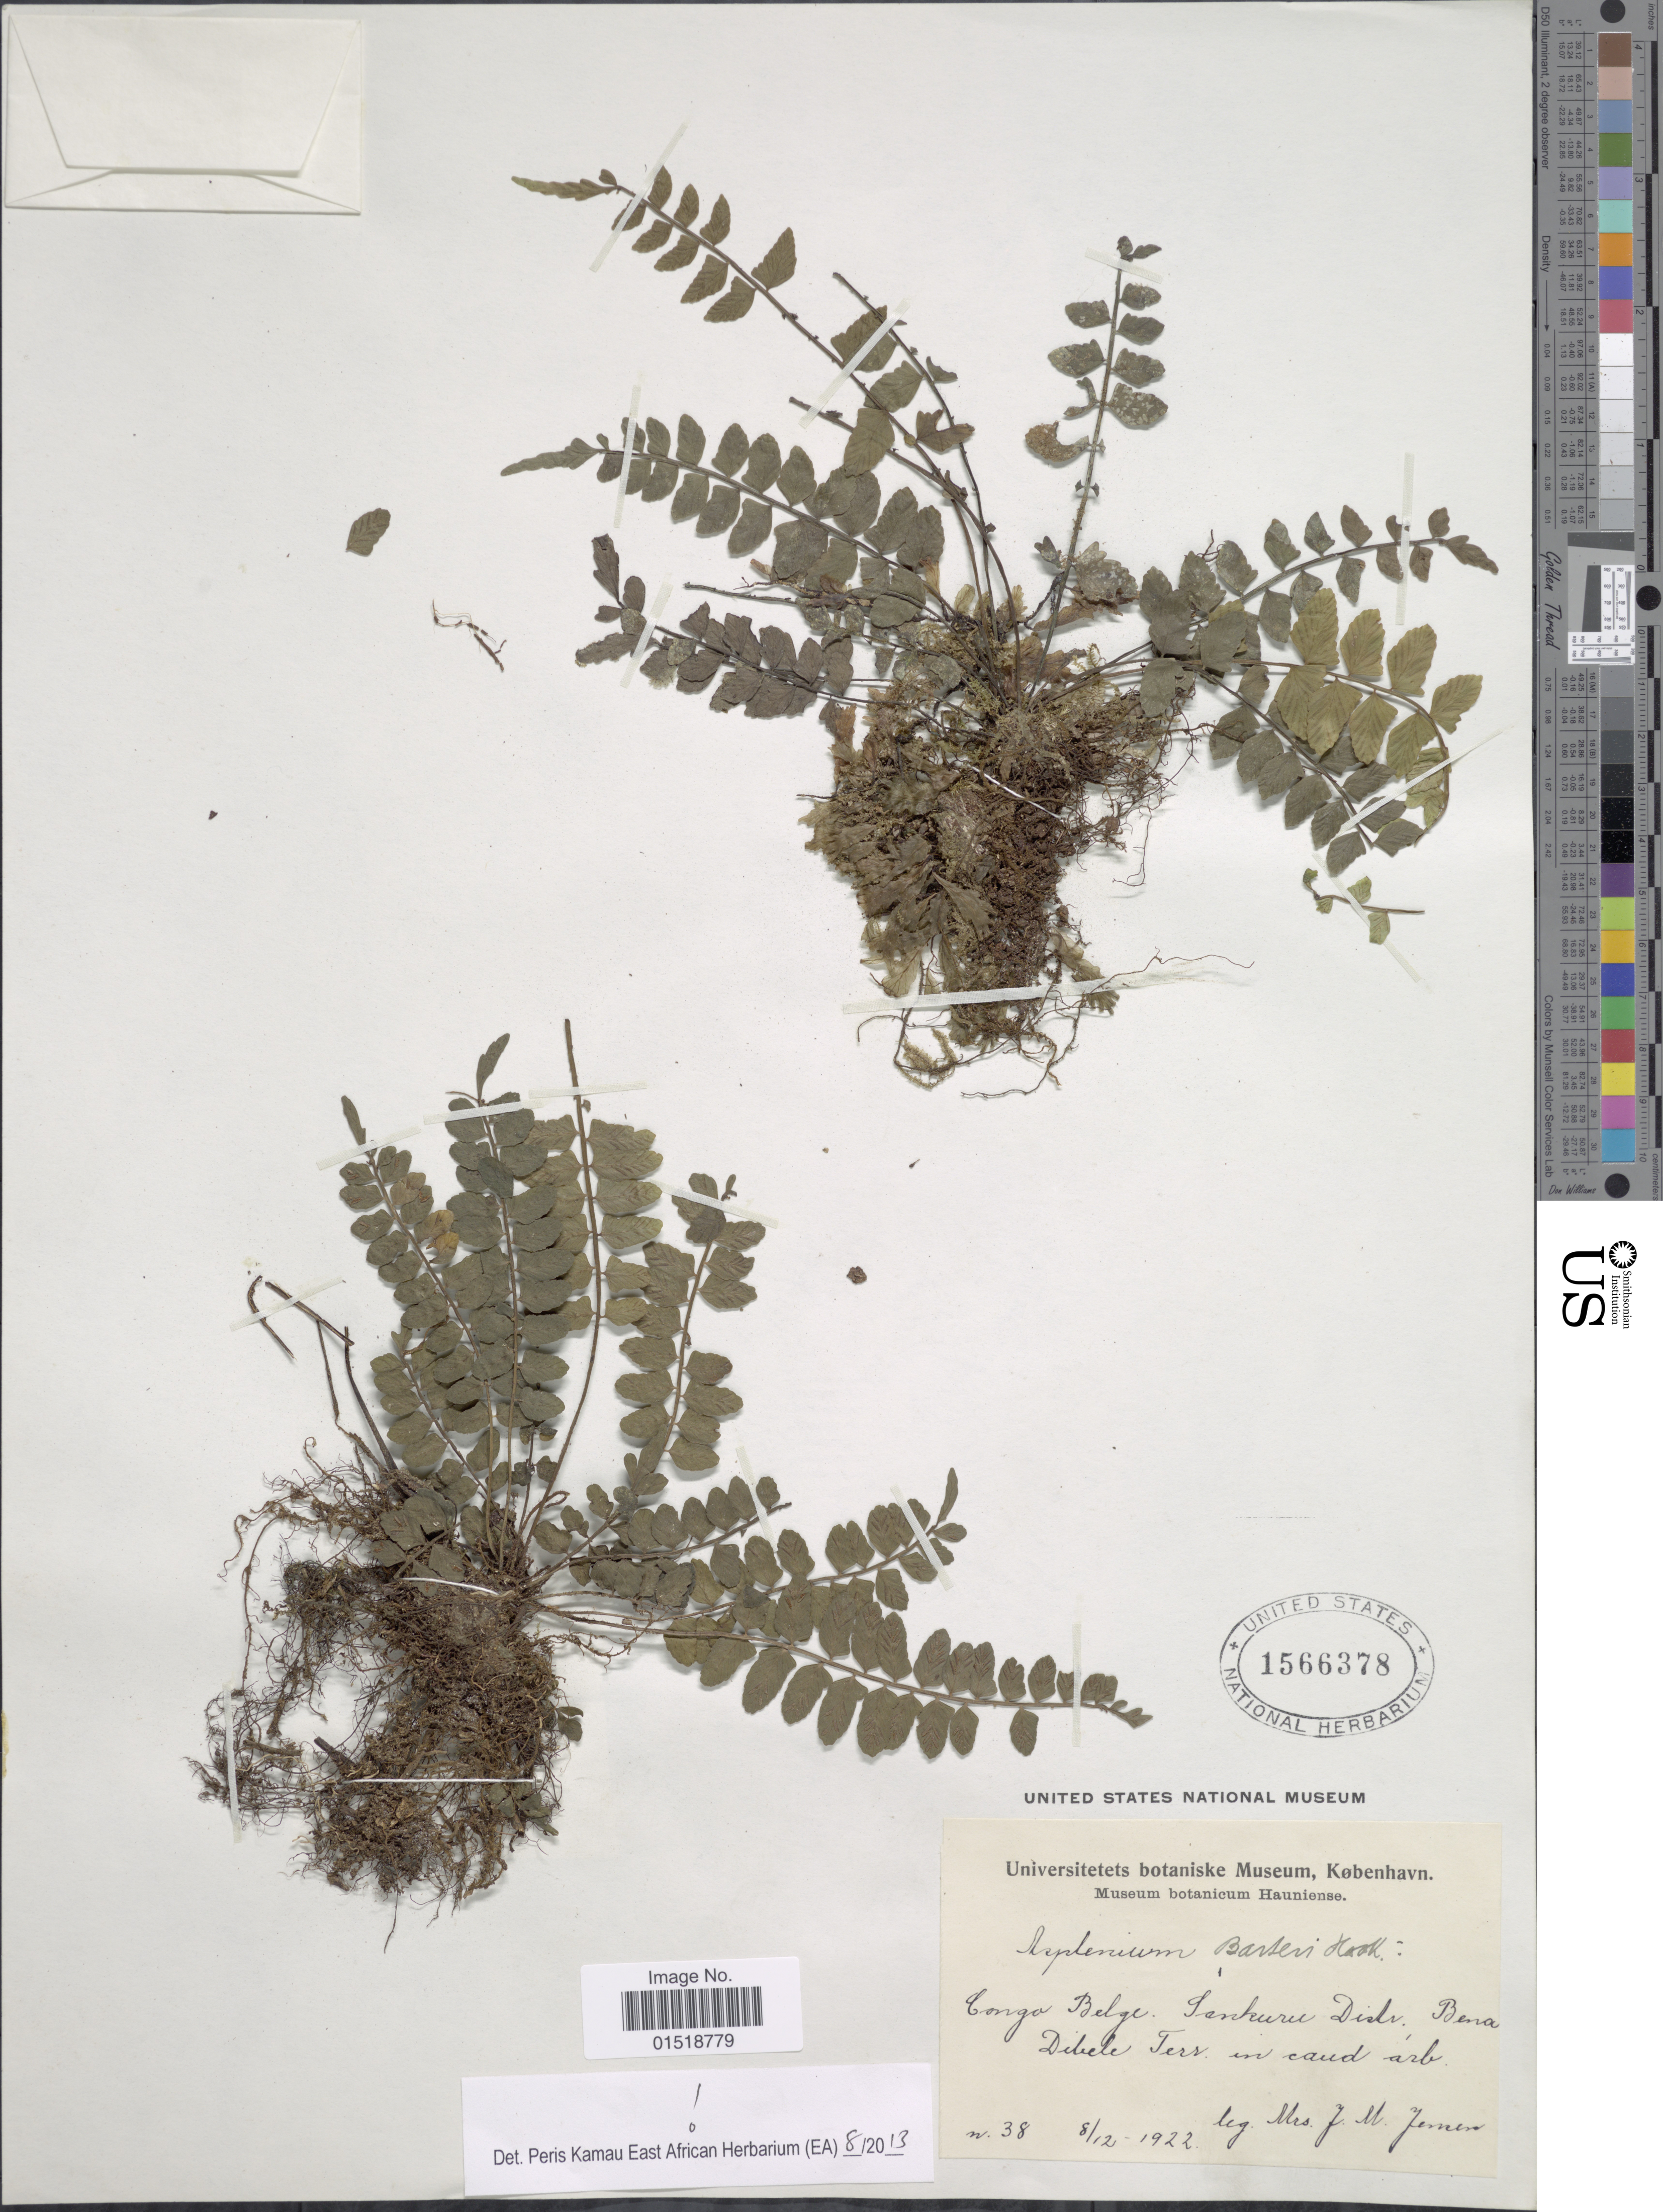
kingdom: Plantae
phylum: Tracheophyta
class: Polypodiopsida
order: Polypodiales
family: Aspleniaceae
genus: Asplenium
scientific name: Asplenium barteri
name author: Hook.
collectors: J. Jensen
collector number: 38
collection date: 1922-12-08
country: Congo, Democratic Republic of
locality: Congo Belge. Sankuru Distr. Bena Dibele Terr. in caud arb.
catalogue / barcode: US 1566378